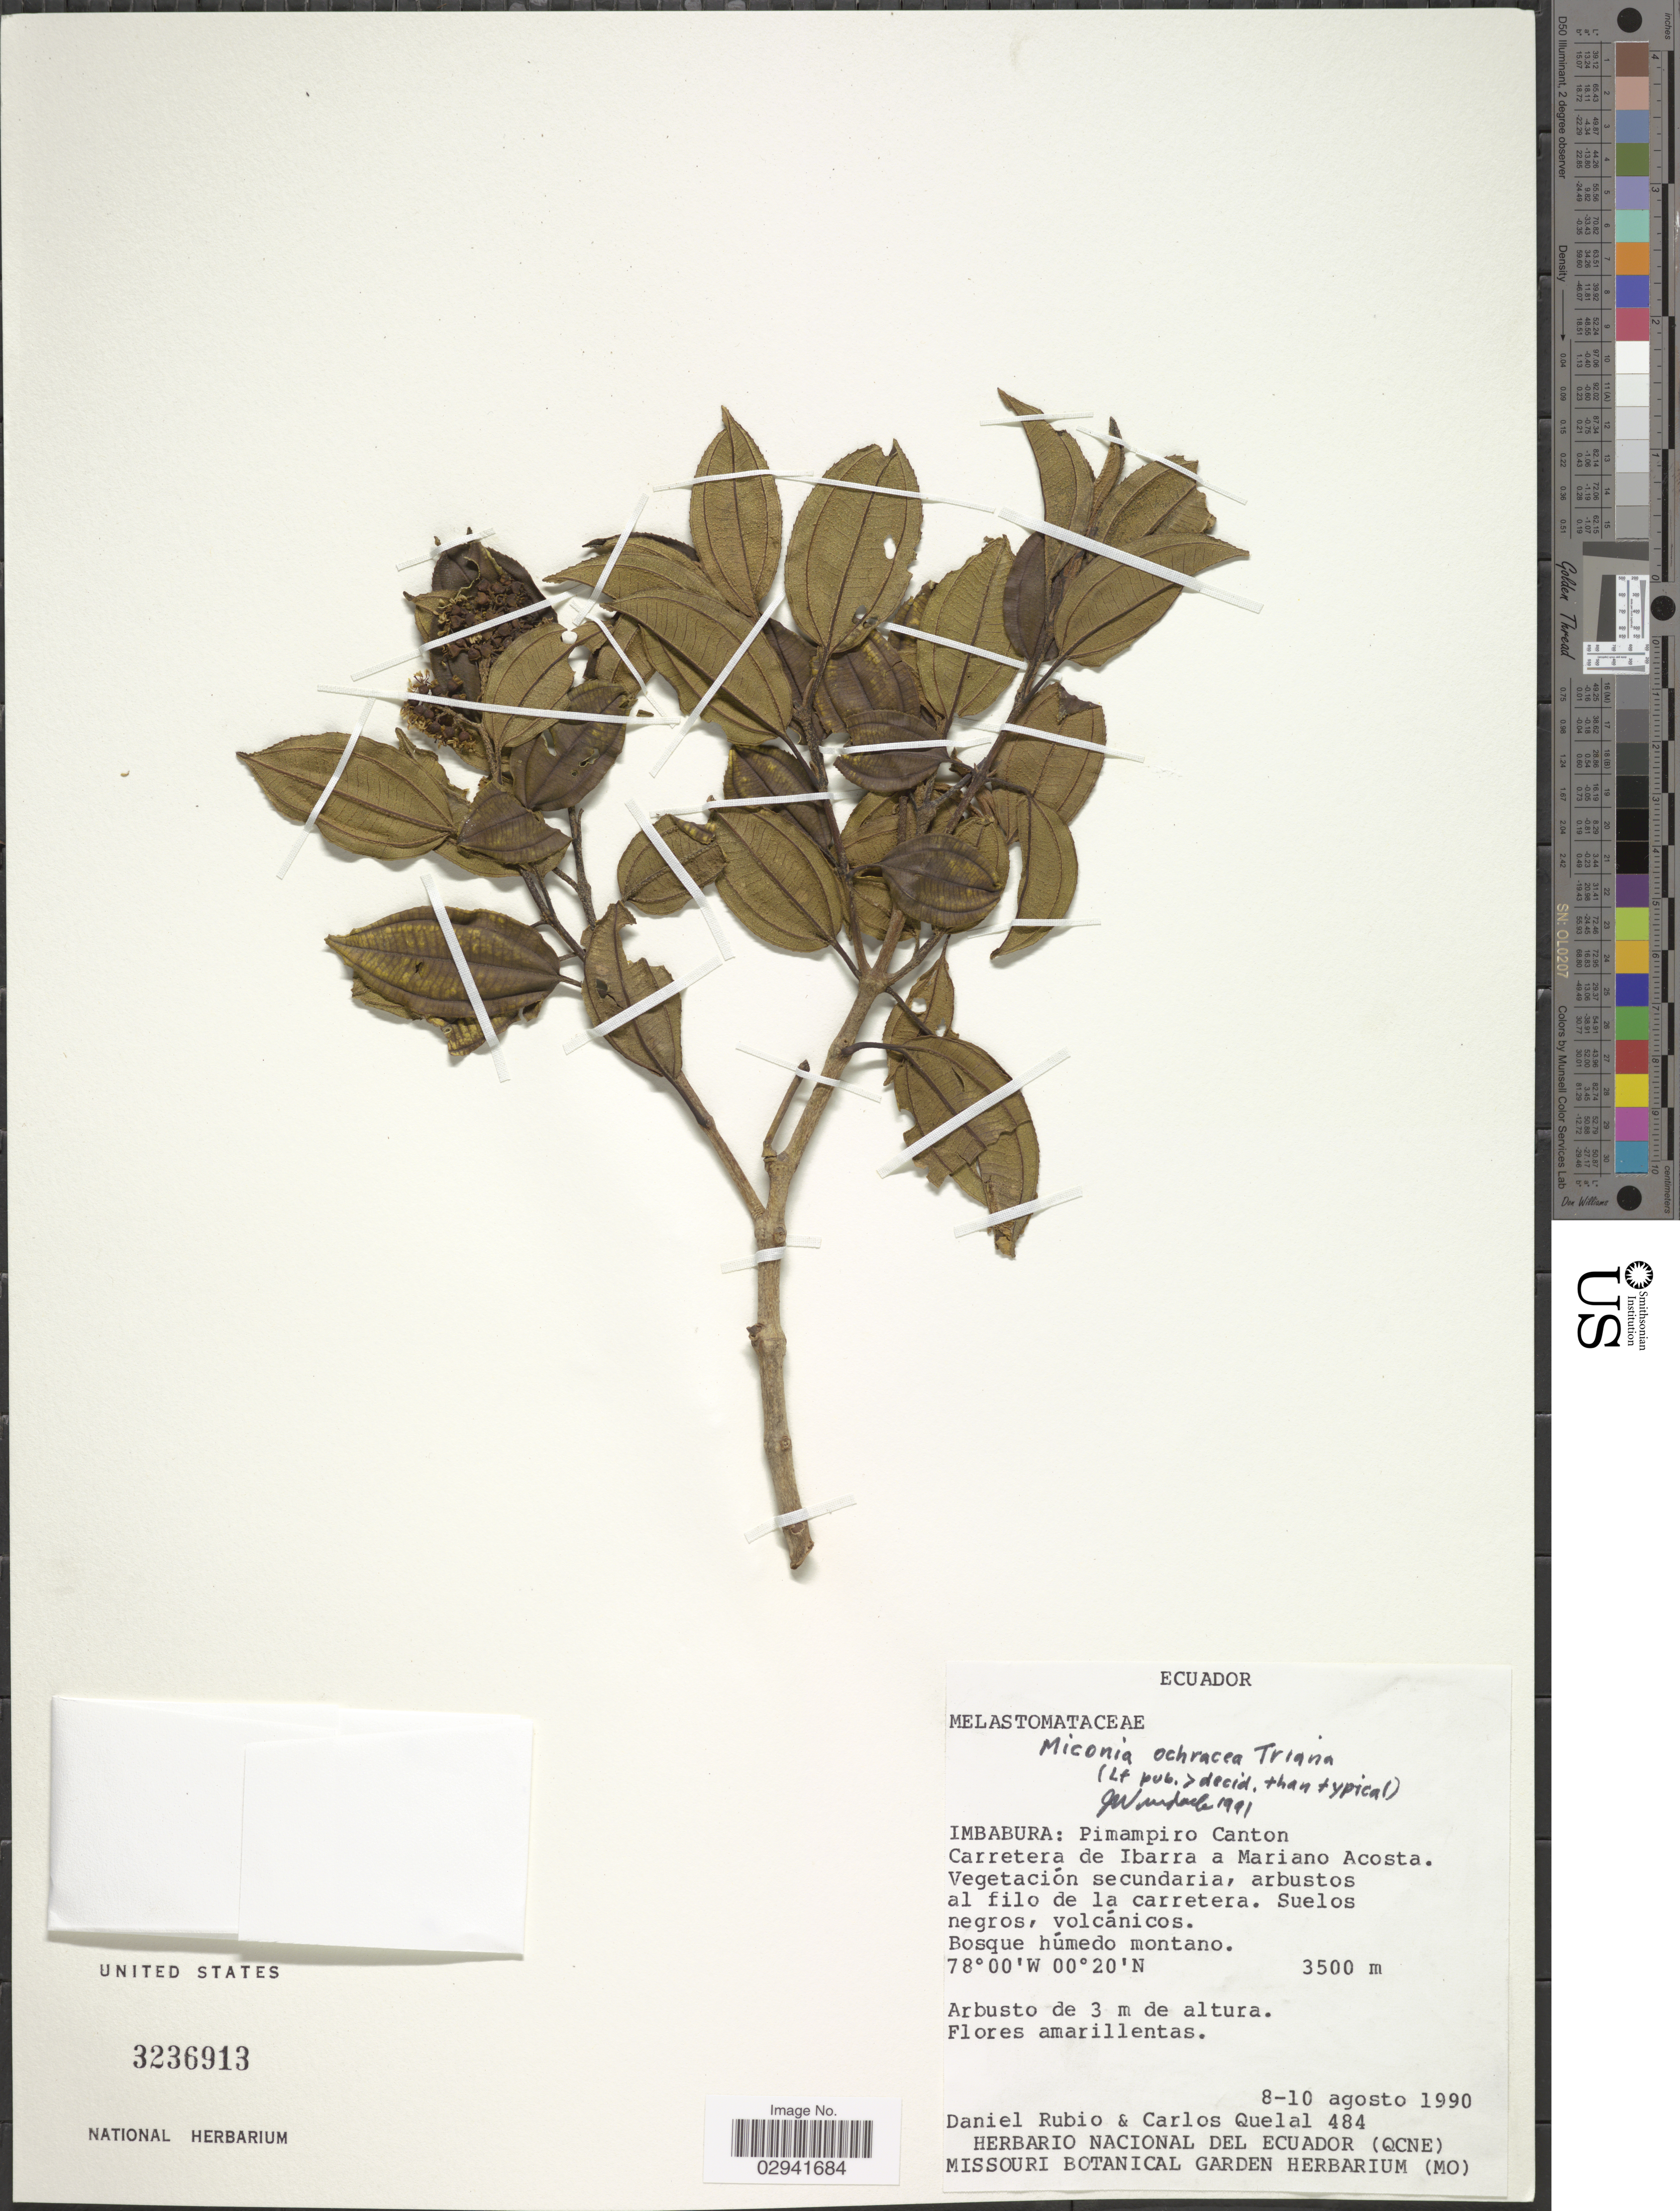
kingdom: Plantae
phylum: Tracheophyta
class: Magnoliopsida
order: Myrtales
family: Melastomataceae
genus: Miconia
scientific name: Miconia ochracea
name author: Triana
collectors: D. Rubio & C. Quelal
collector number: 484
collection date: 1990-08-08/1990-08-10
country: Ecuador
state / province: Imbabura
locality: Pimampiro Canton. Carretera de Ibarra a Mirano Acosta.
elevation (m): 3500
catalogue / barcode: US 3236913